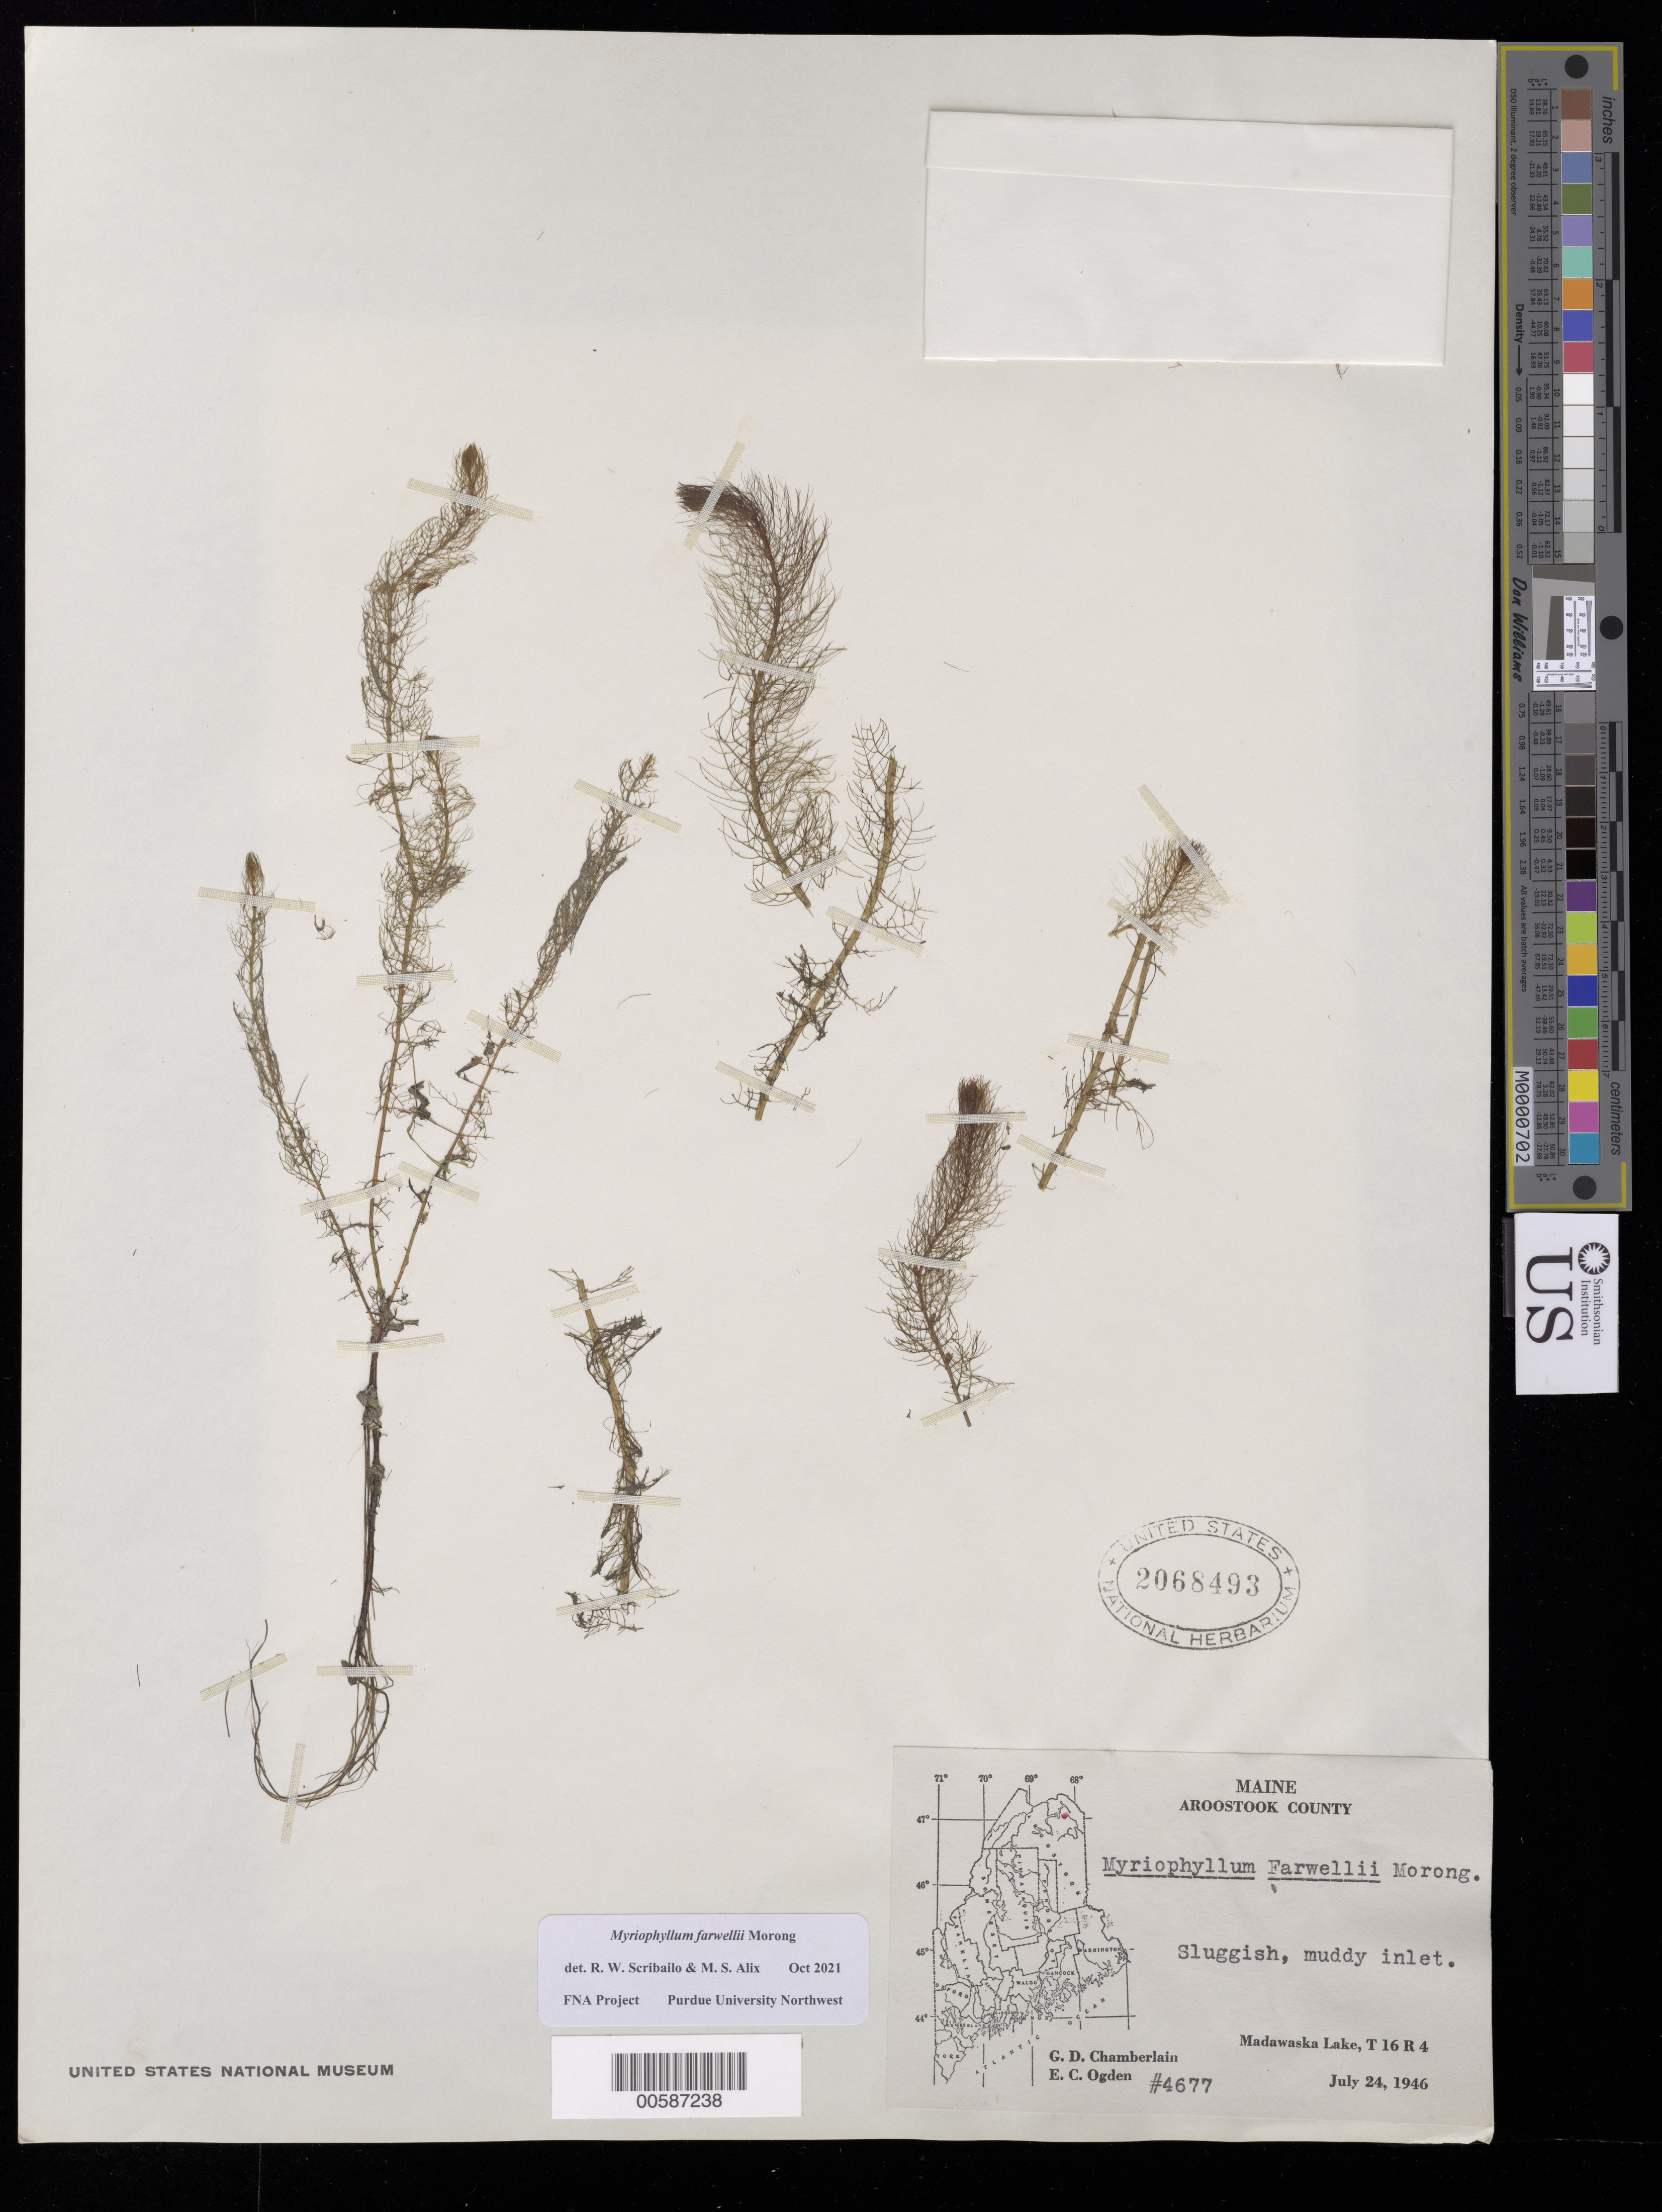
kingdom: Plantae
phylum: Tracheophyta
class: Magnoliopsida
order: Saxifragales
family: Haloragaceae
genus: Myriophyllum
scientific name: Myriophyllum farwellii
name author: Morong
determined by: Scribailo, R. W.; Alix, M. S.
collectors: G. Chamberlain & E. C. Ogden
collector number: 4677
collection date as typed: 24 Jul 1946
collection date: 1946-07-24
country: United States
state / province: Maine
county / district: Aroostook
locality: Madawaska Lake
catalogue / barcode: US 2068493